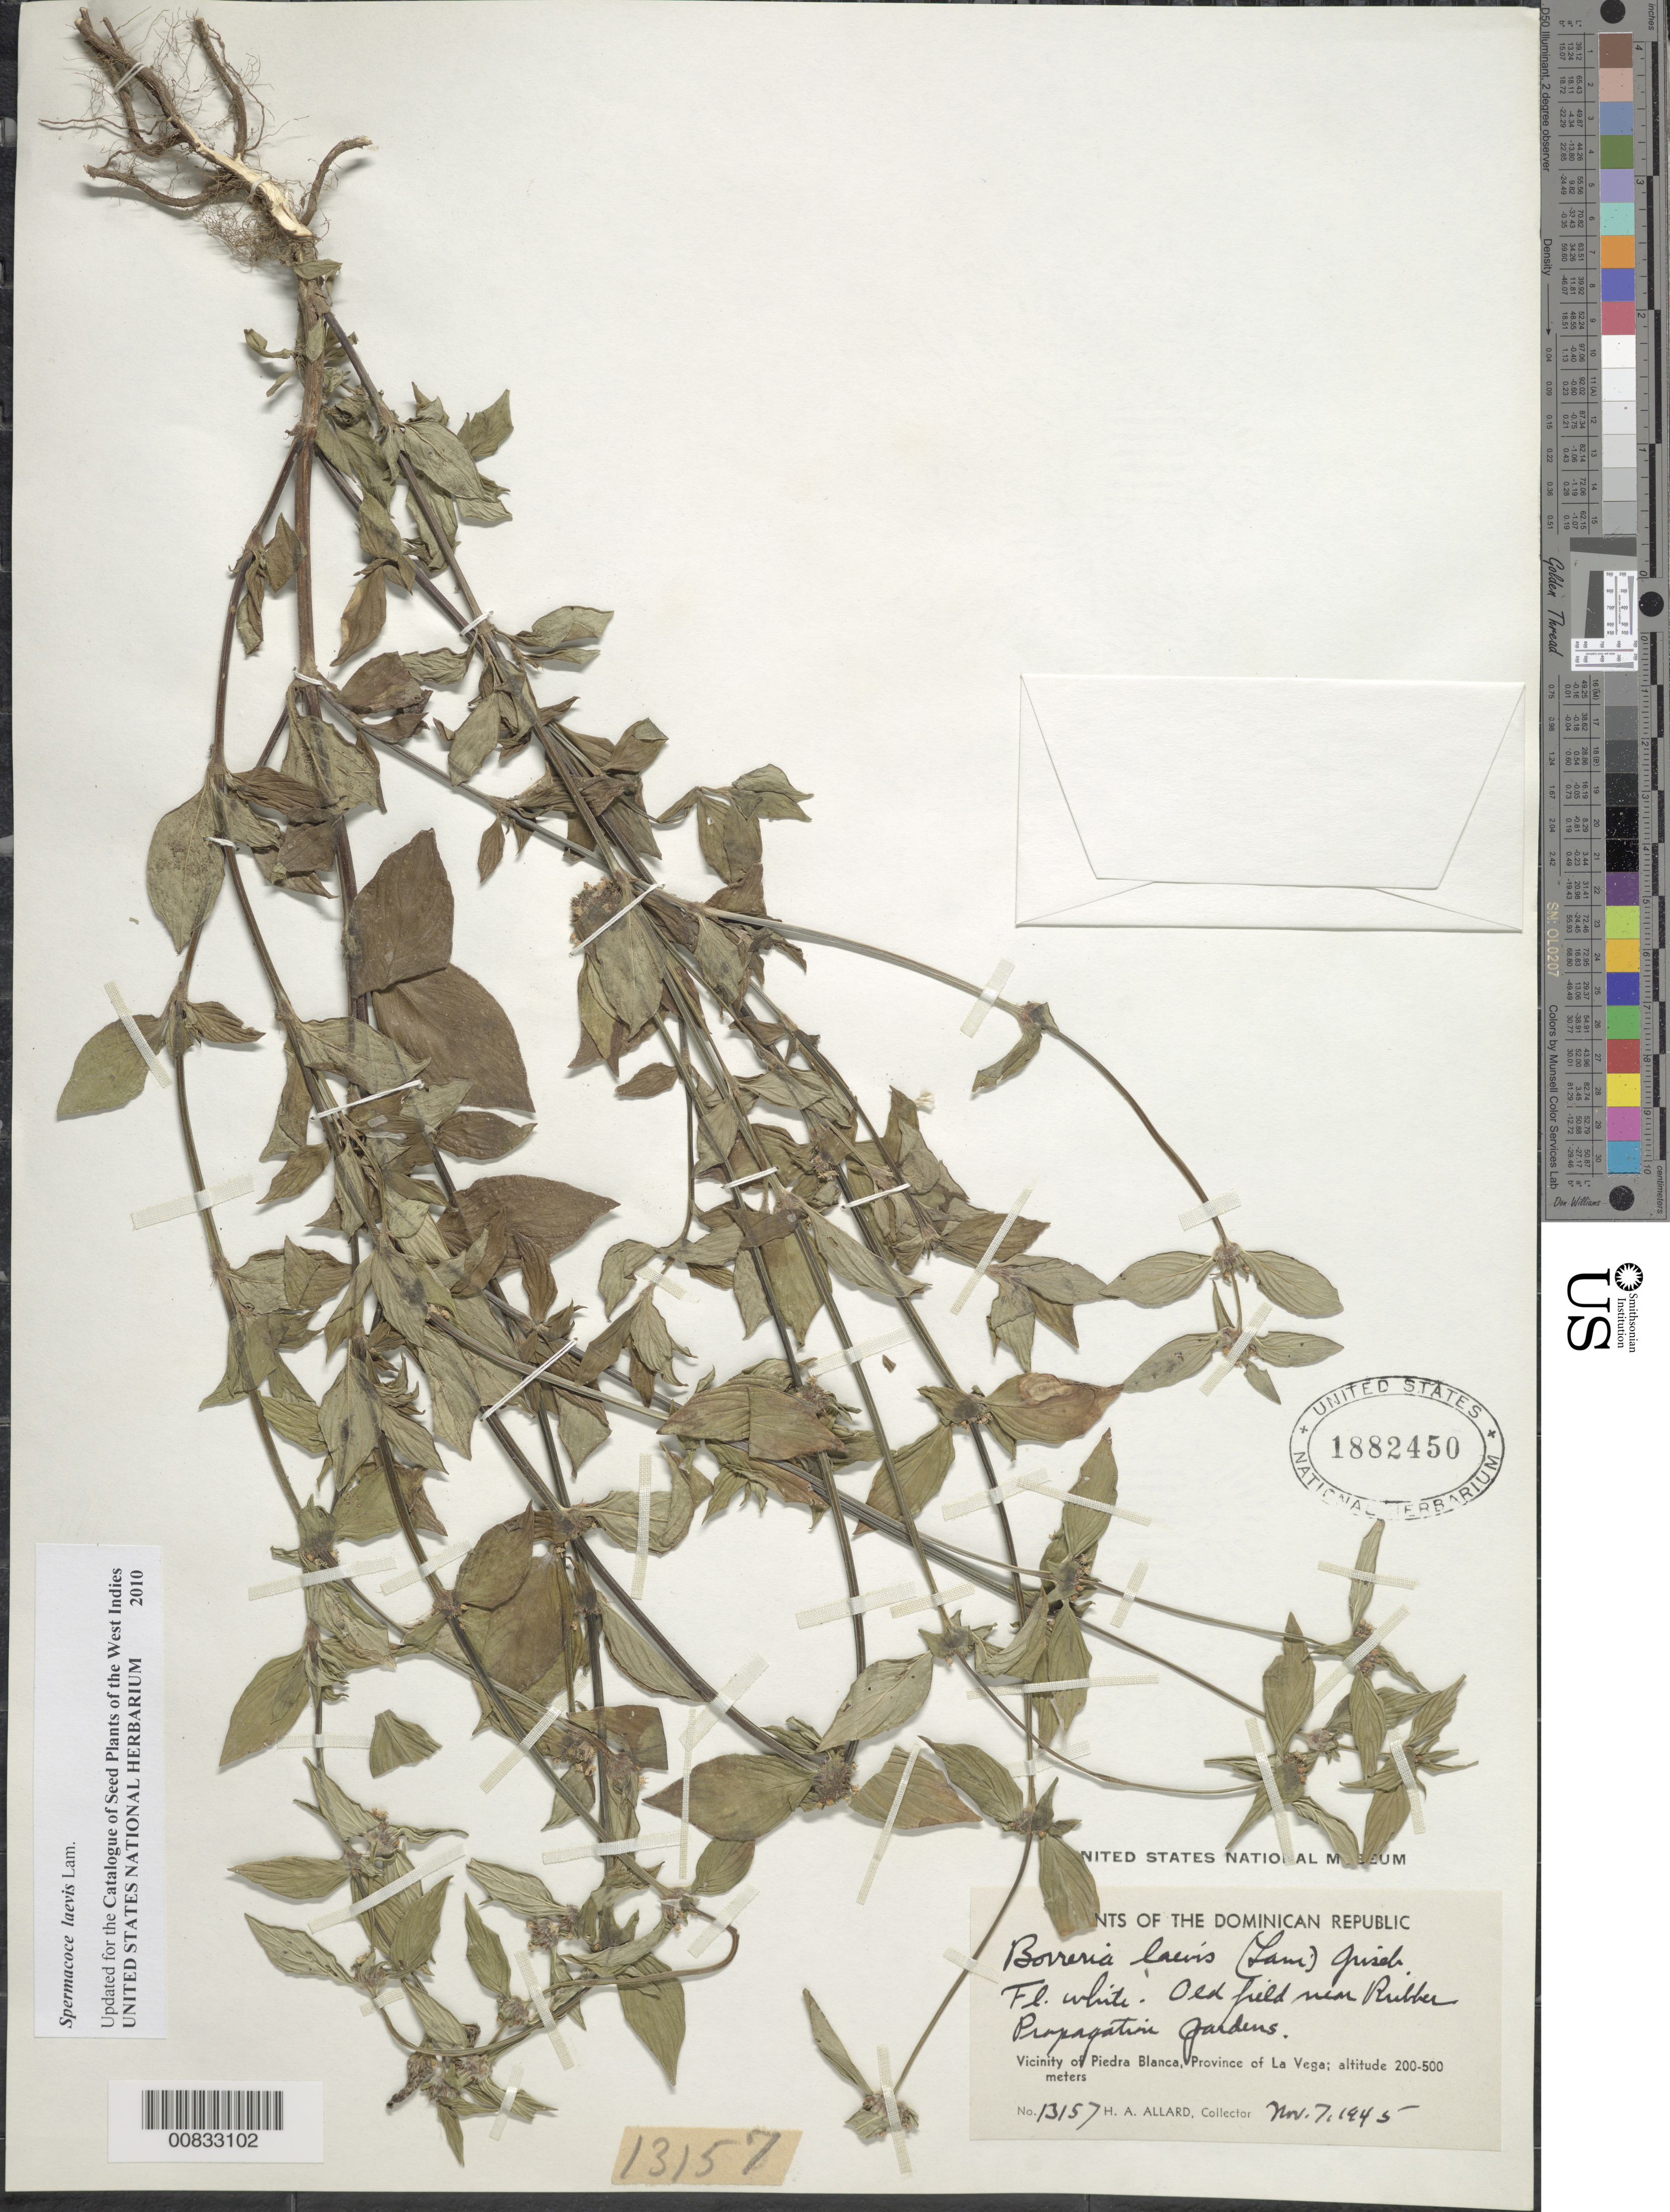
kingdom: Plantae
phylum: Tracheophyta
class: Magnoliopsida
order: Gentianales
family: Rubiaceae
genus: Spermacoce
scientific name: Spermacoce laevis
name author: Lam.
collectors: H. A. Allard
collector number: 13157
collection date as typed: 07 Nov 1945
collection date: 1945-11-07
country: Dominican Republic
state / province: La Vega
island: Hispaniola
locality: Vicinity of Piedra Blanca, near Rubber Propagation Gardens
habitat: Oil fields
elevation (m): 200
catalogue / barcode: US 1882450